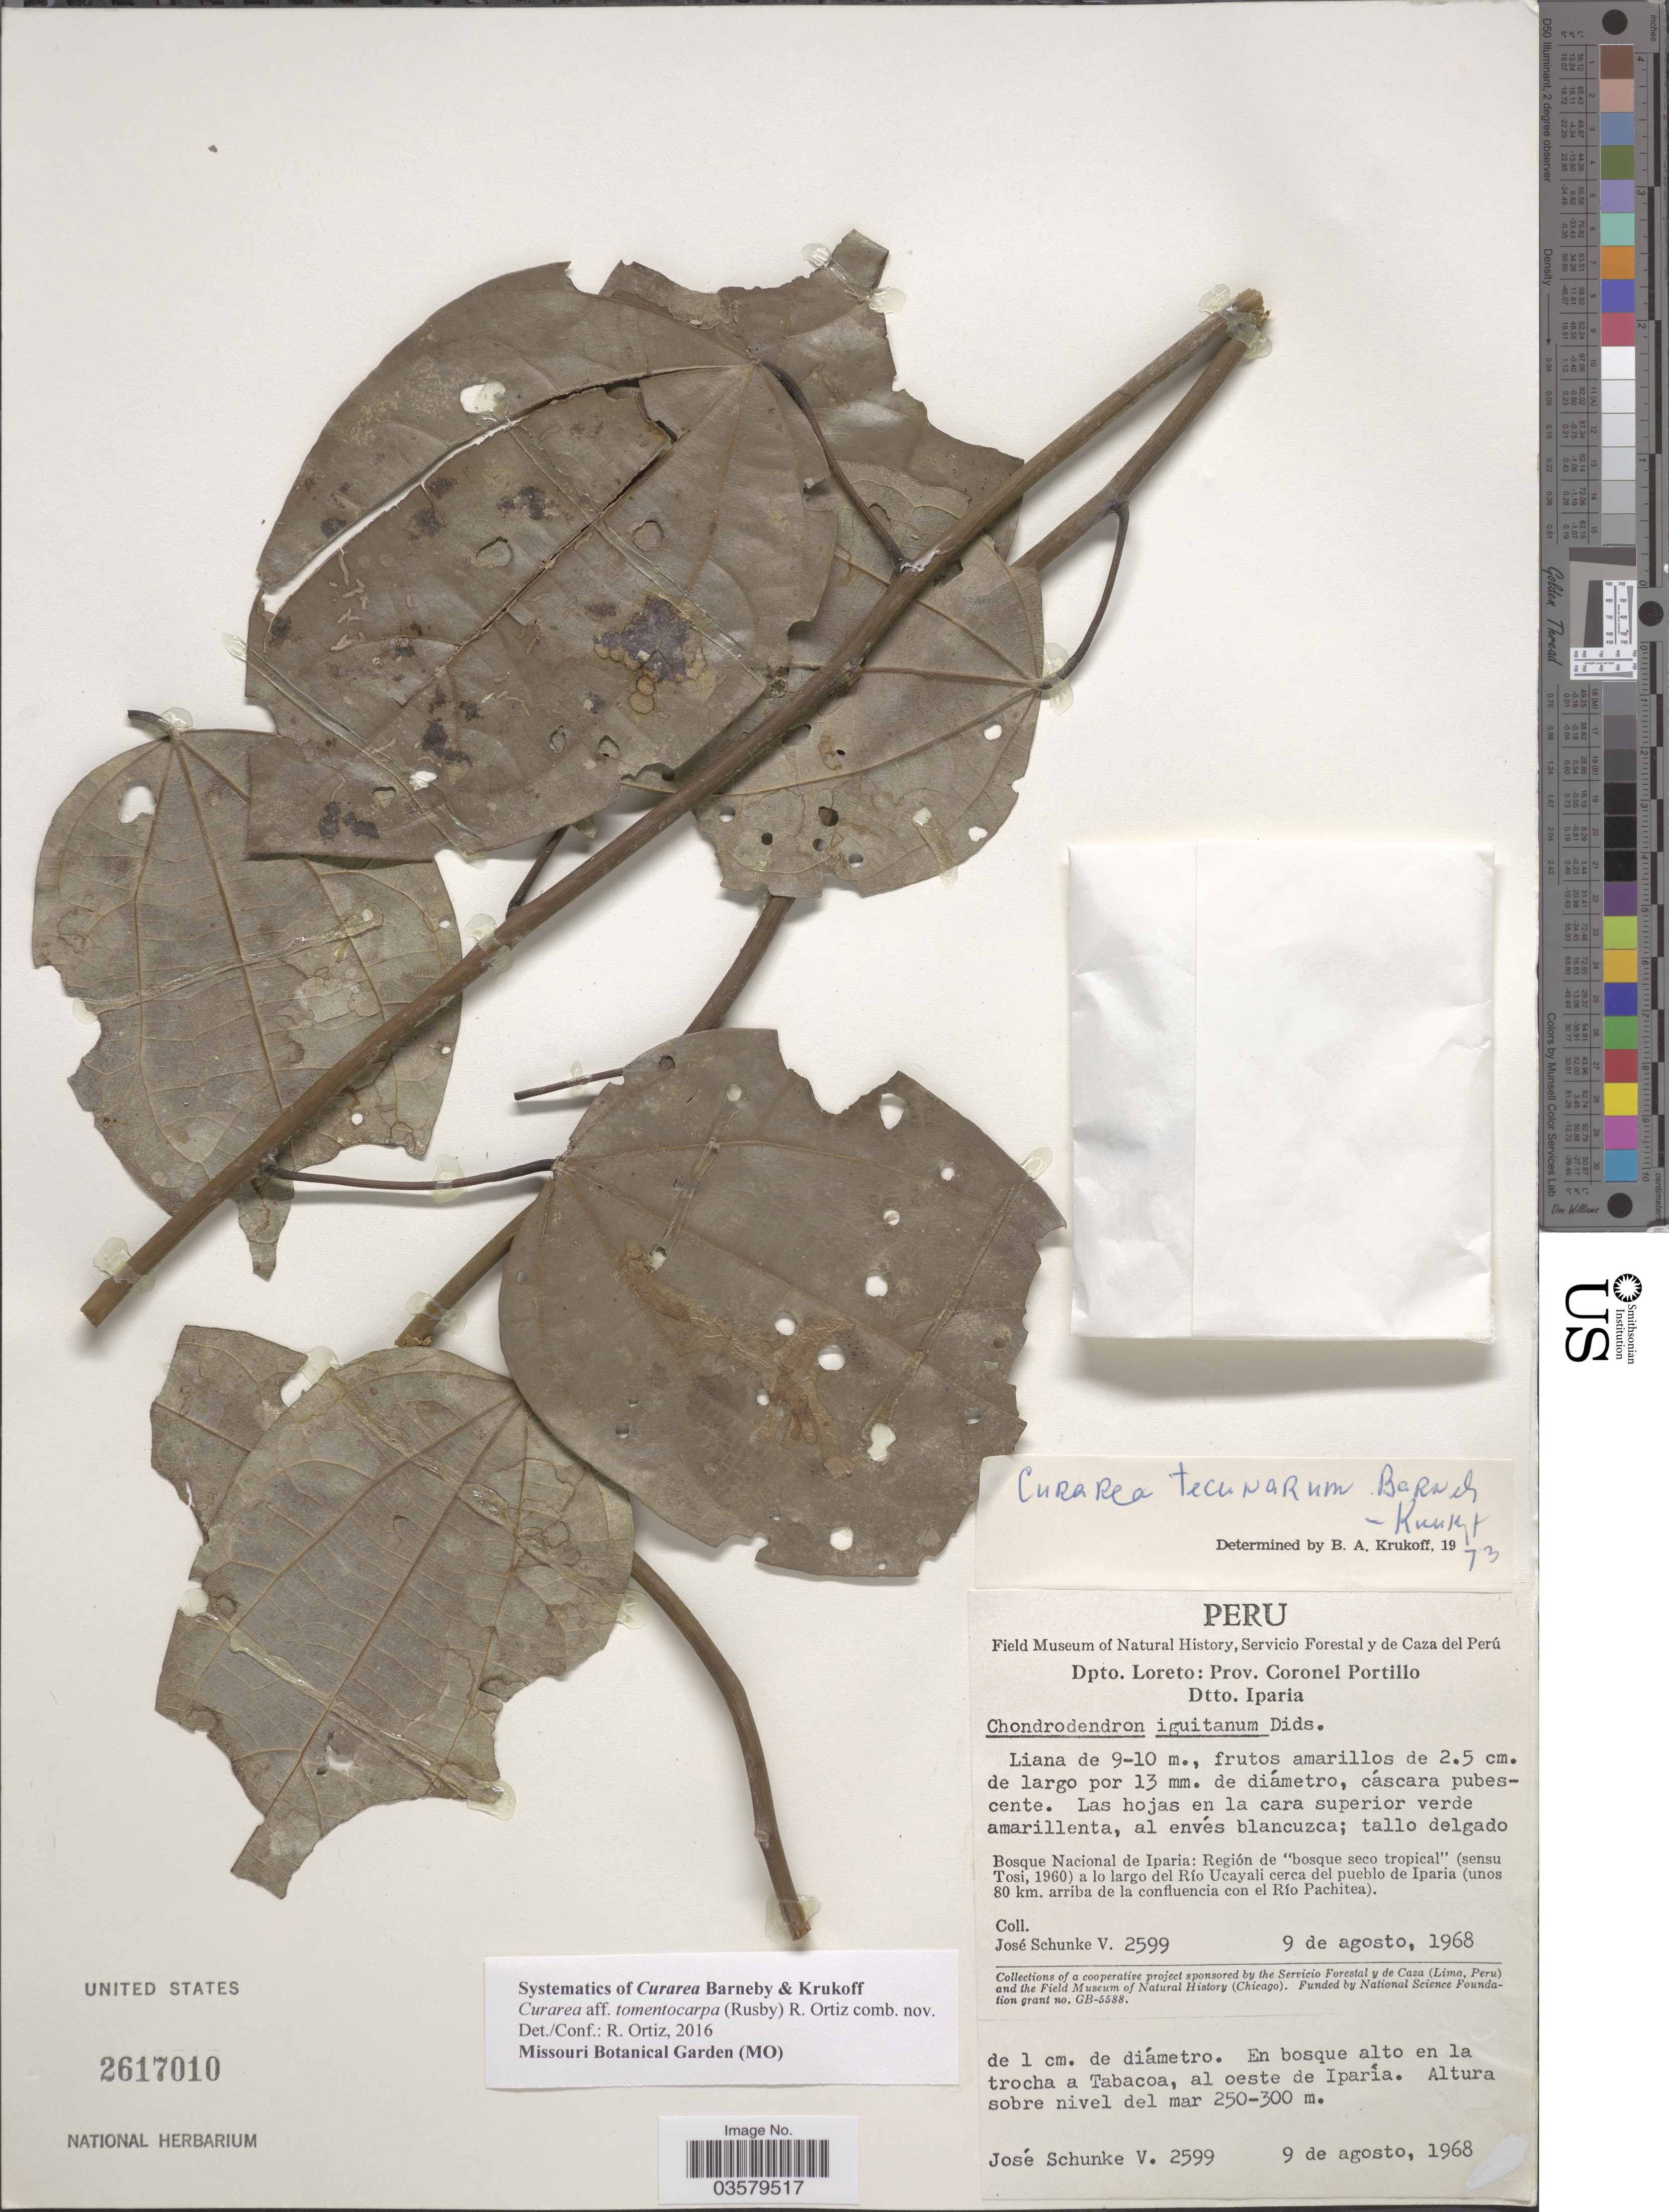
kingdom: Plantae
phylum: Tracheophyta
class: Magnoliopsida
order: Ranunculales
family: Menispermaceae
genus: Curarea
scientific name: Curarea tomentocarpa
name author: (Rusby) R. Ortiz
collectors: J. Schunke Vigo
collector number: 2599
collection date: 1968-08-09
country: Peru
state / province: Loreto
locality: Dpto. Loreto: Prov. Coronel Portillo. Dtto. Iparia. Bosque Nacional de Iparia: Región de "bosque seco tropical" a lo largo del Río Ucayali cerca del pueblo de Iparia (unos 80 km. arriba de la confluencia con el Río Pachitea). En bosque alto en la trocha a Tabacoa, al oeste de Iparía.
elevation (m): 250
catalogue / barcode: US 2617010